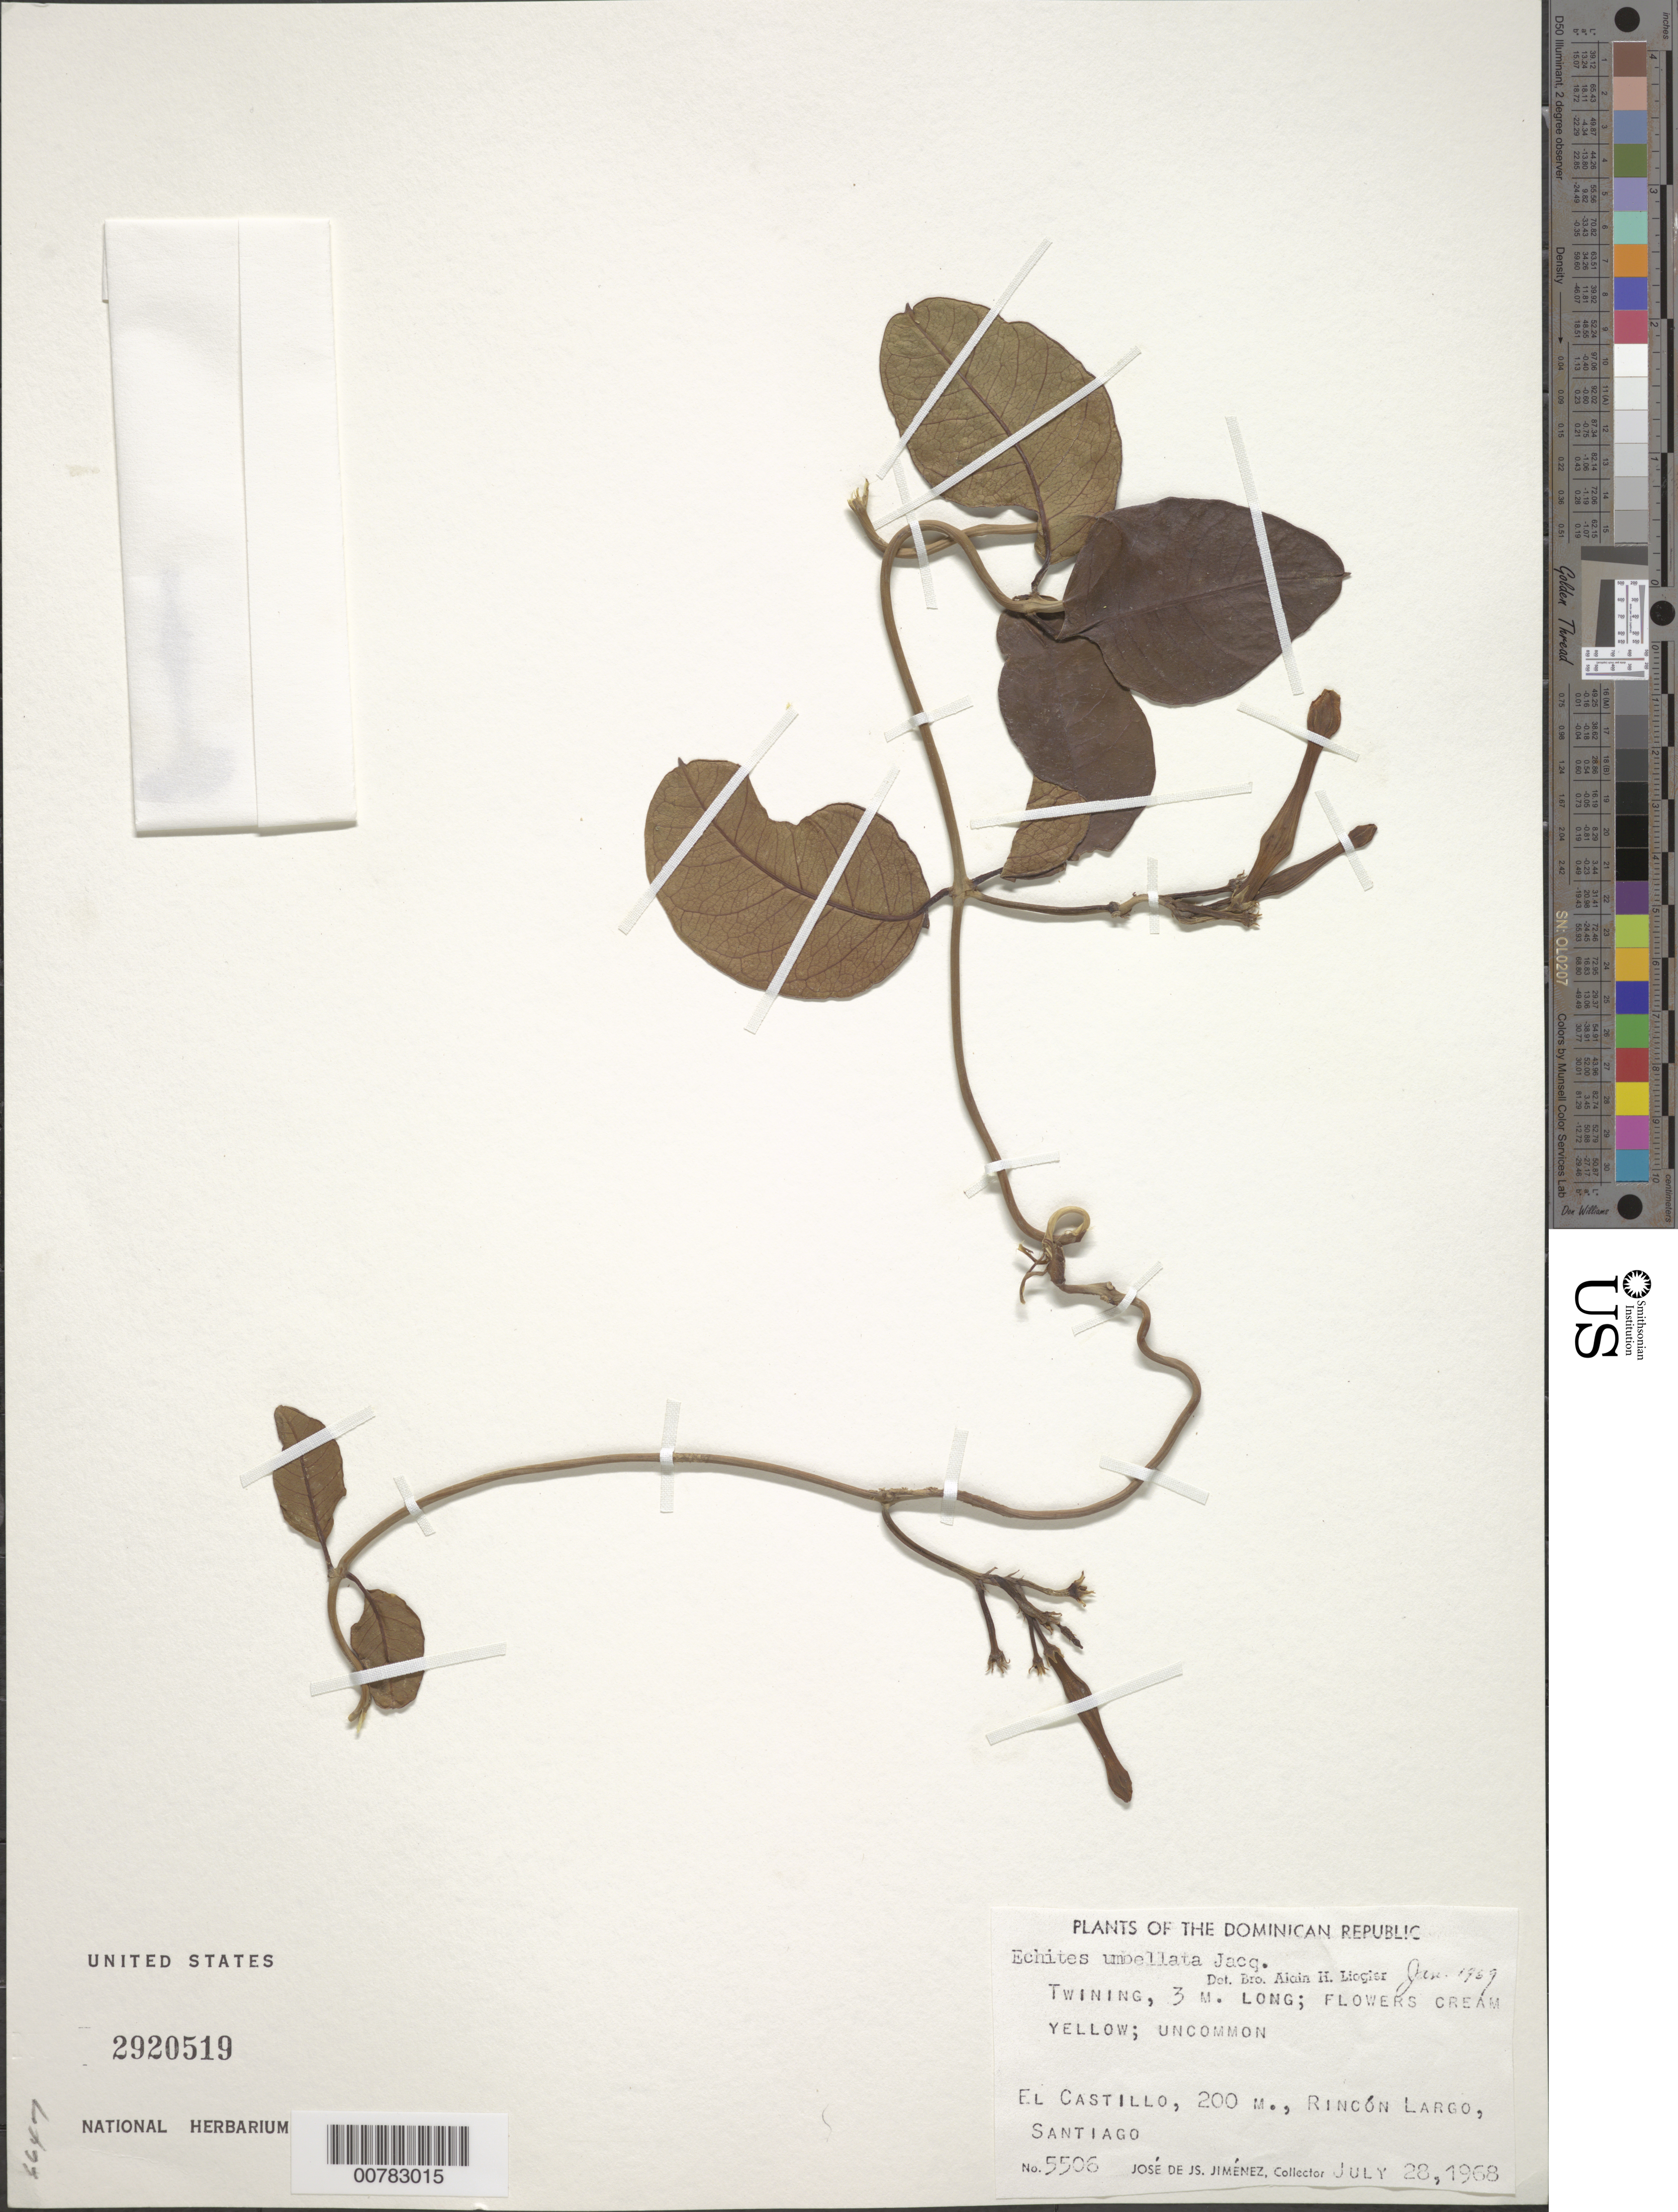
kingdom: Plantae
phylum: Tracheophyta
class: Magnoliopsida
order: Gentianales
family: Apocynaceae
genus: Echites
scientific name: Echites umbellatus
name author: Jacq.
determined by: Liogier, Alain H.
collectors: J. J. Jiménez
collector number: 5506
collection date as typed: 28 Jul 1968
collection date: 1968-07-28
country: Dominican Republic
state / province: Santiago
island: Hispaniola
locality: El Castillo, Rincón Largo.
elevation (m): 200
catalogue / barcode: US 2920519